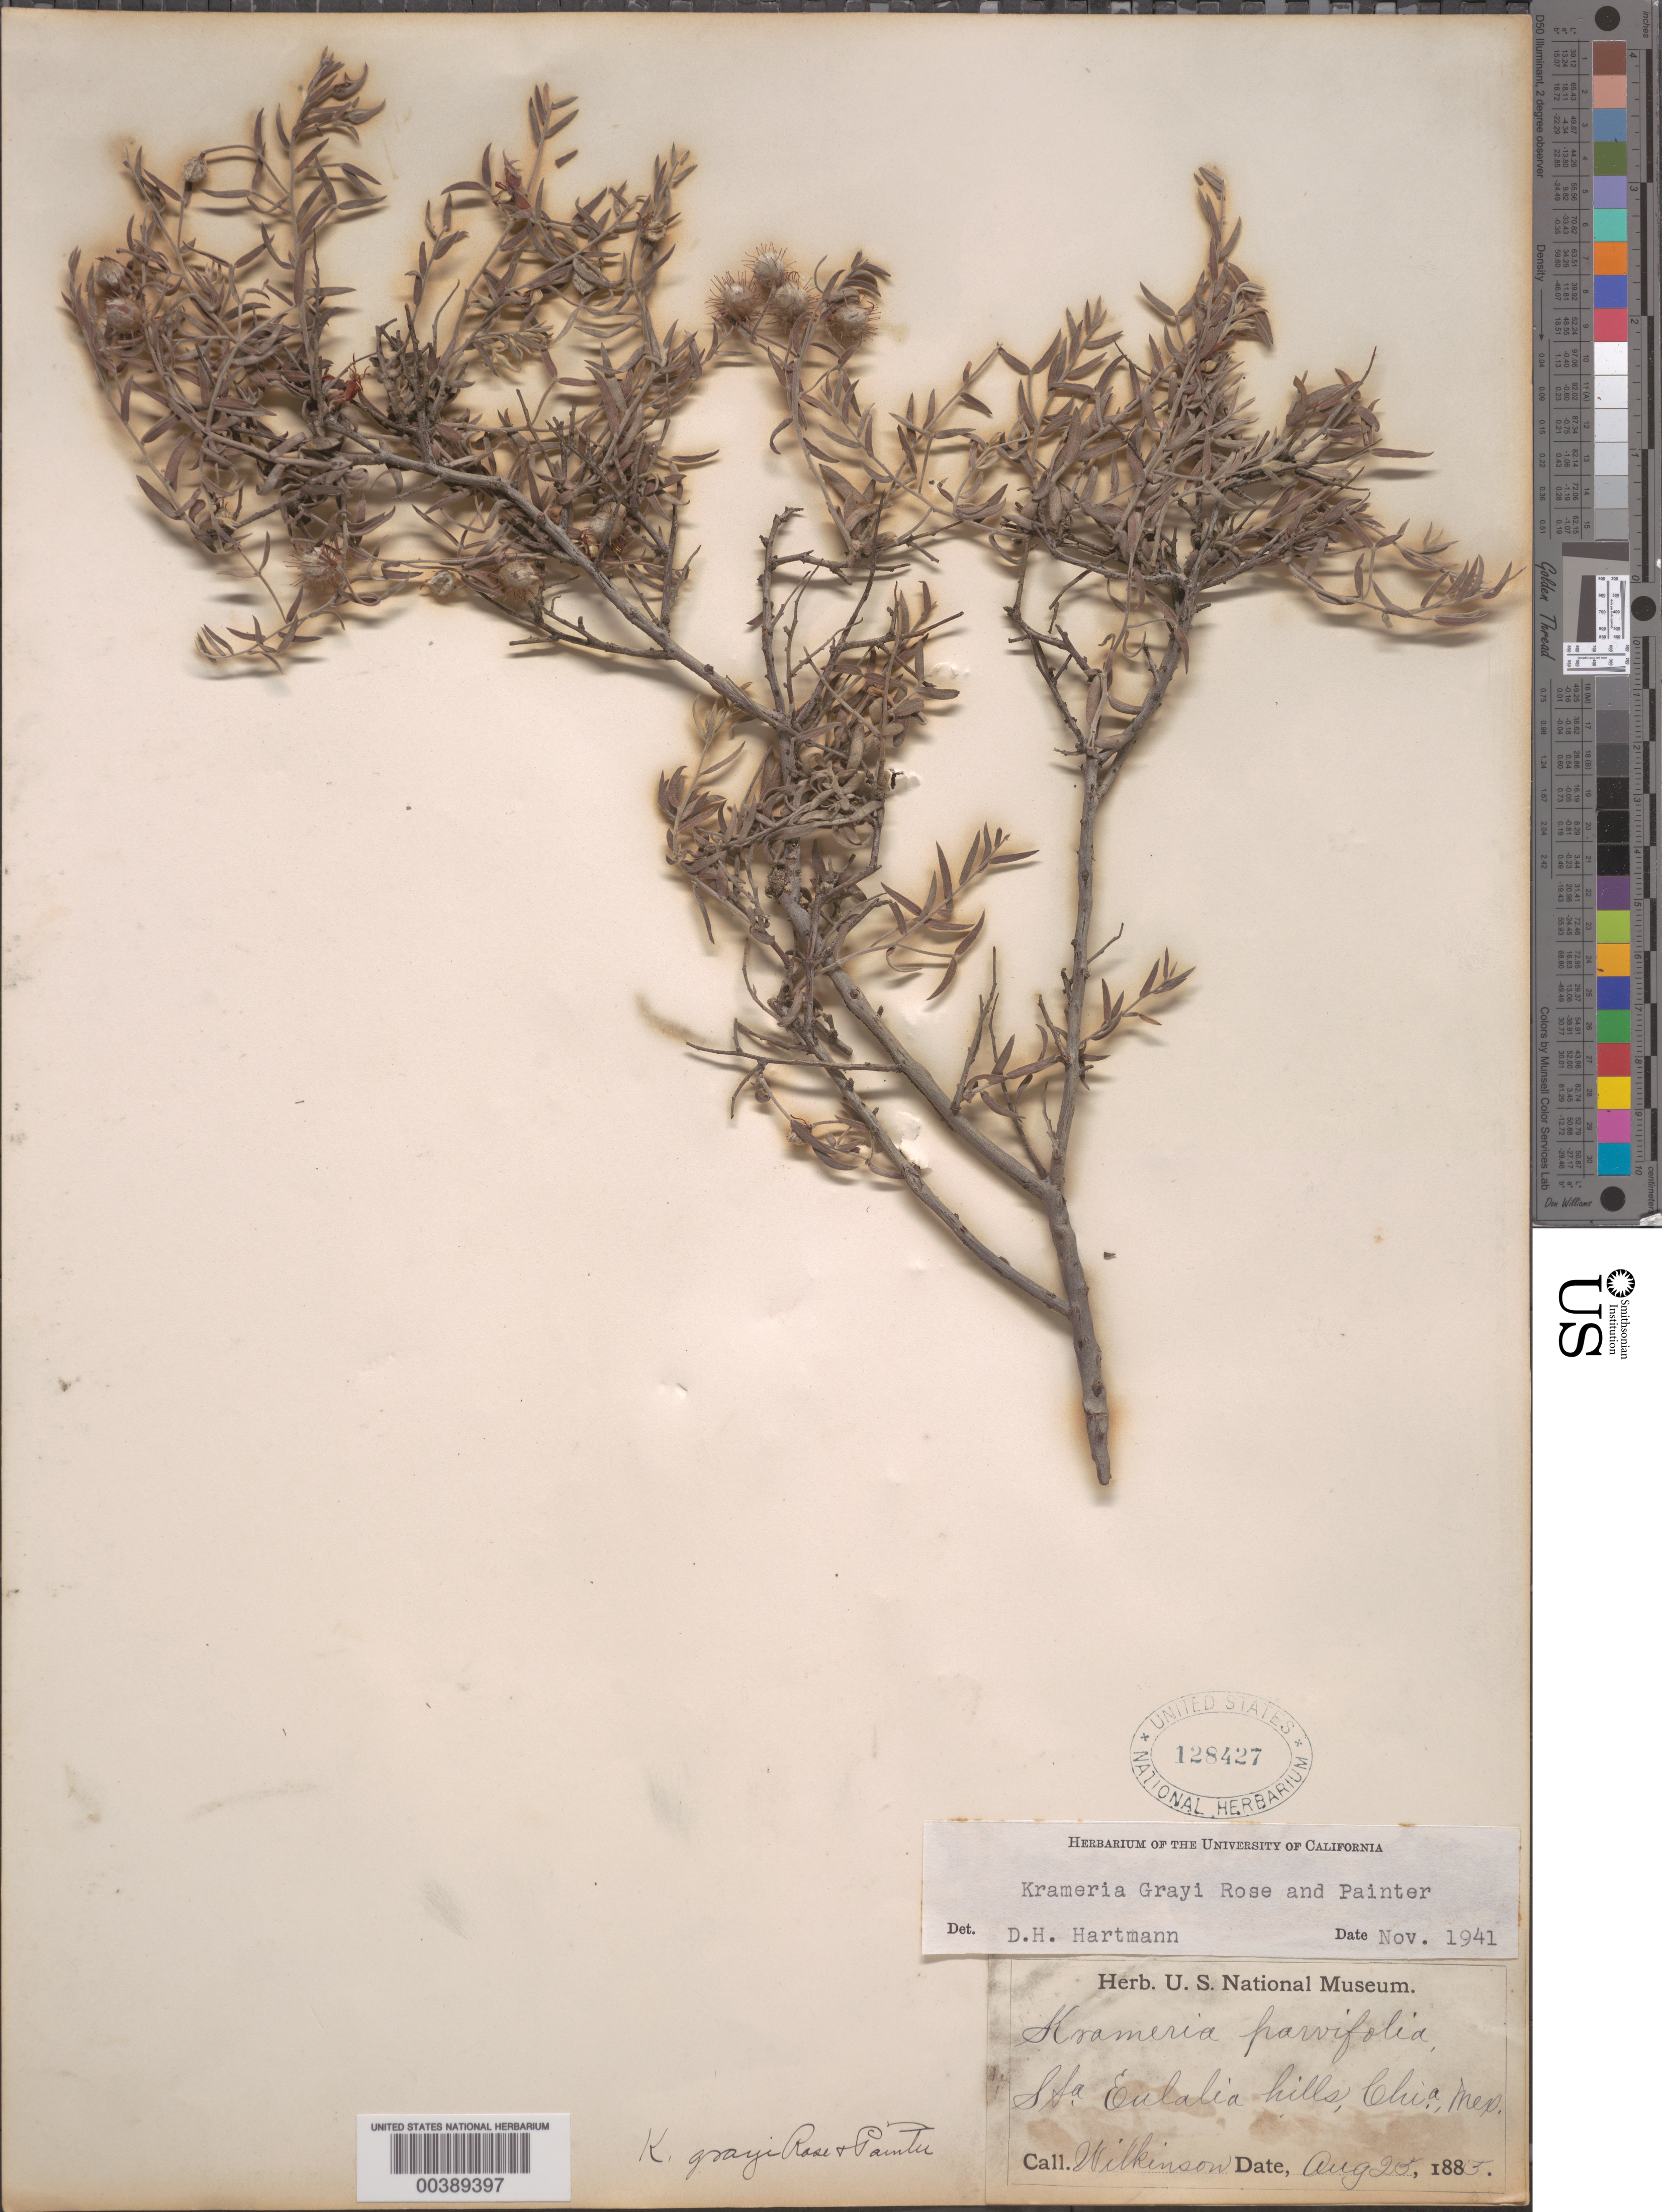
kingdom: Plantae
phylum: Tracheophyta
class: Magnoliopsida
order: Zygophyllales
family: Krameriaceae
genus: Krameria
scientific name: Krameria grayi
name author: Rose & J.H. Painter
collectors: E. Wilkinson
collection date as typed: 25 Aug 1885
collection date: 1885-08-25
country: Mexico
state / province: Chihuahua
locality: Sta. Eulalia hills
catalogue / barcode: US 128427